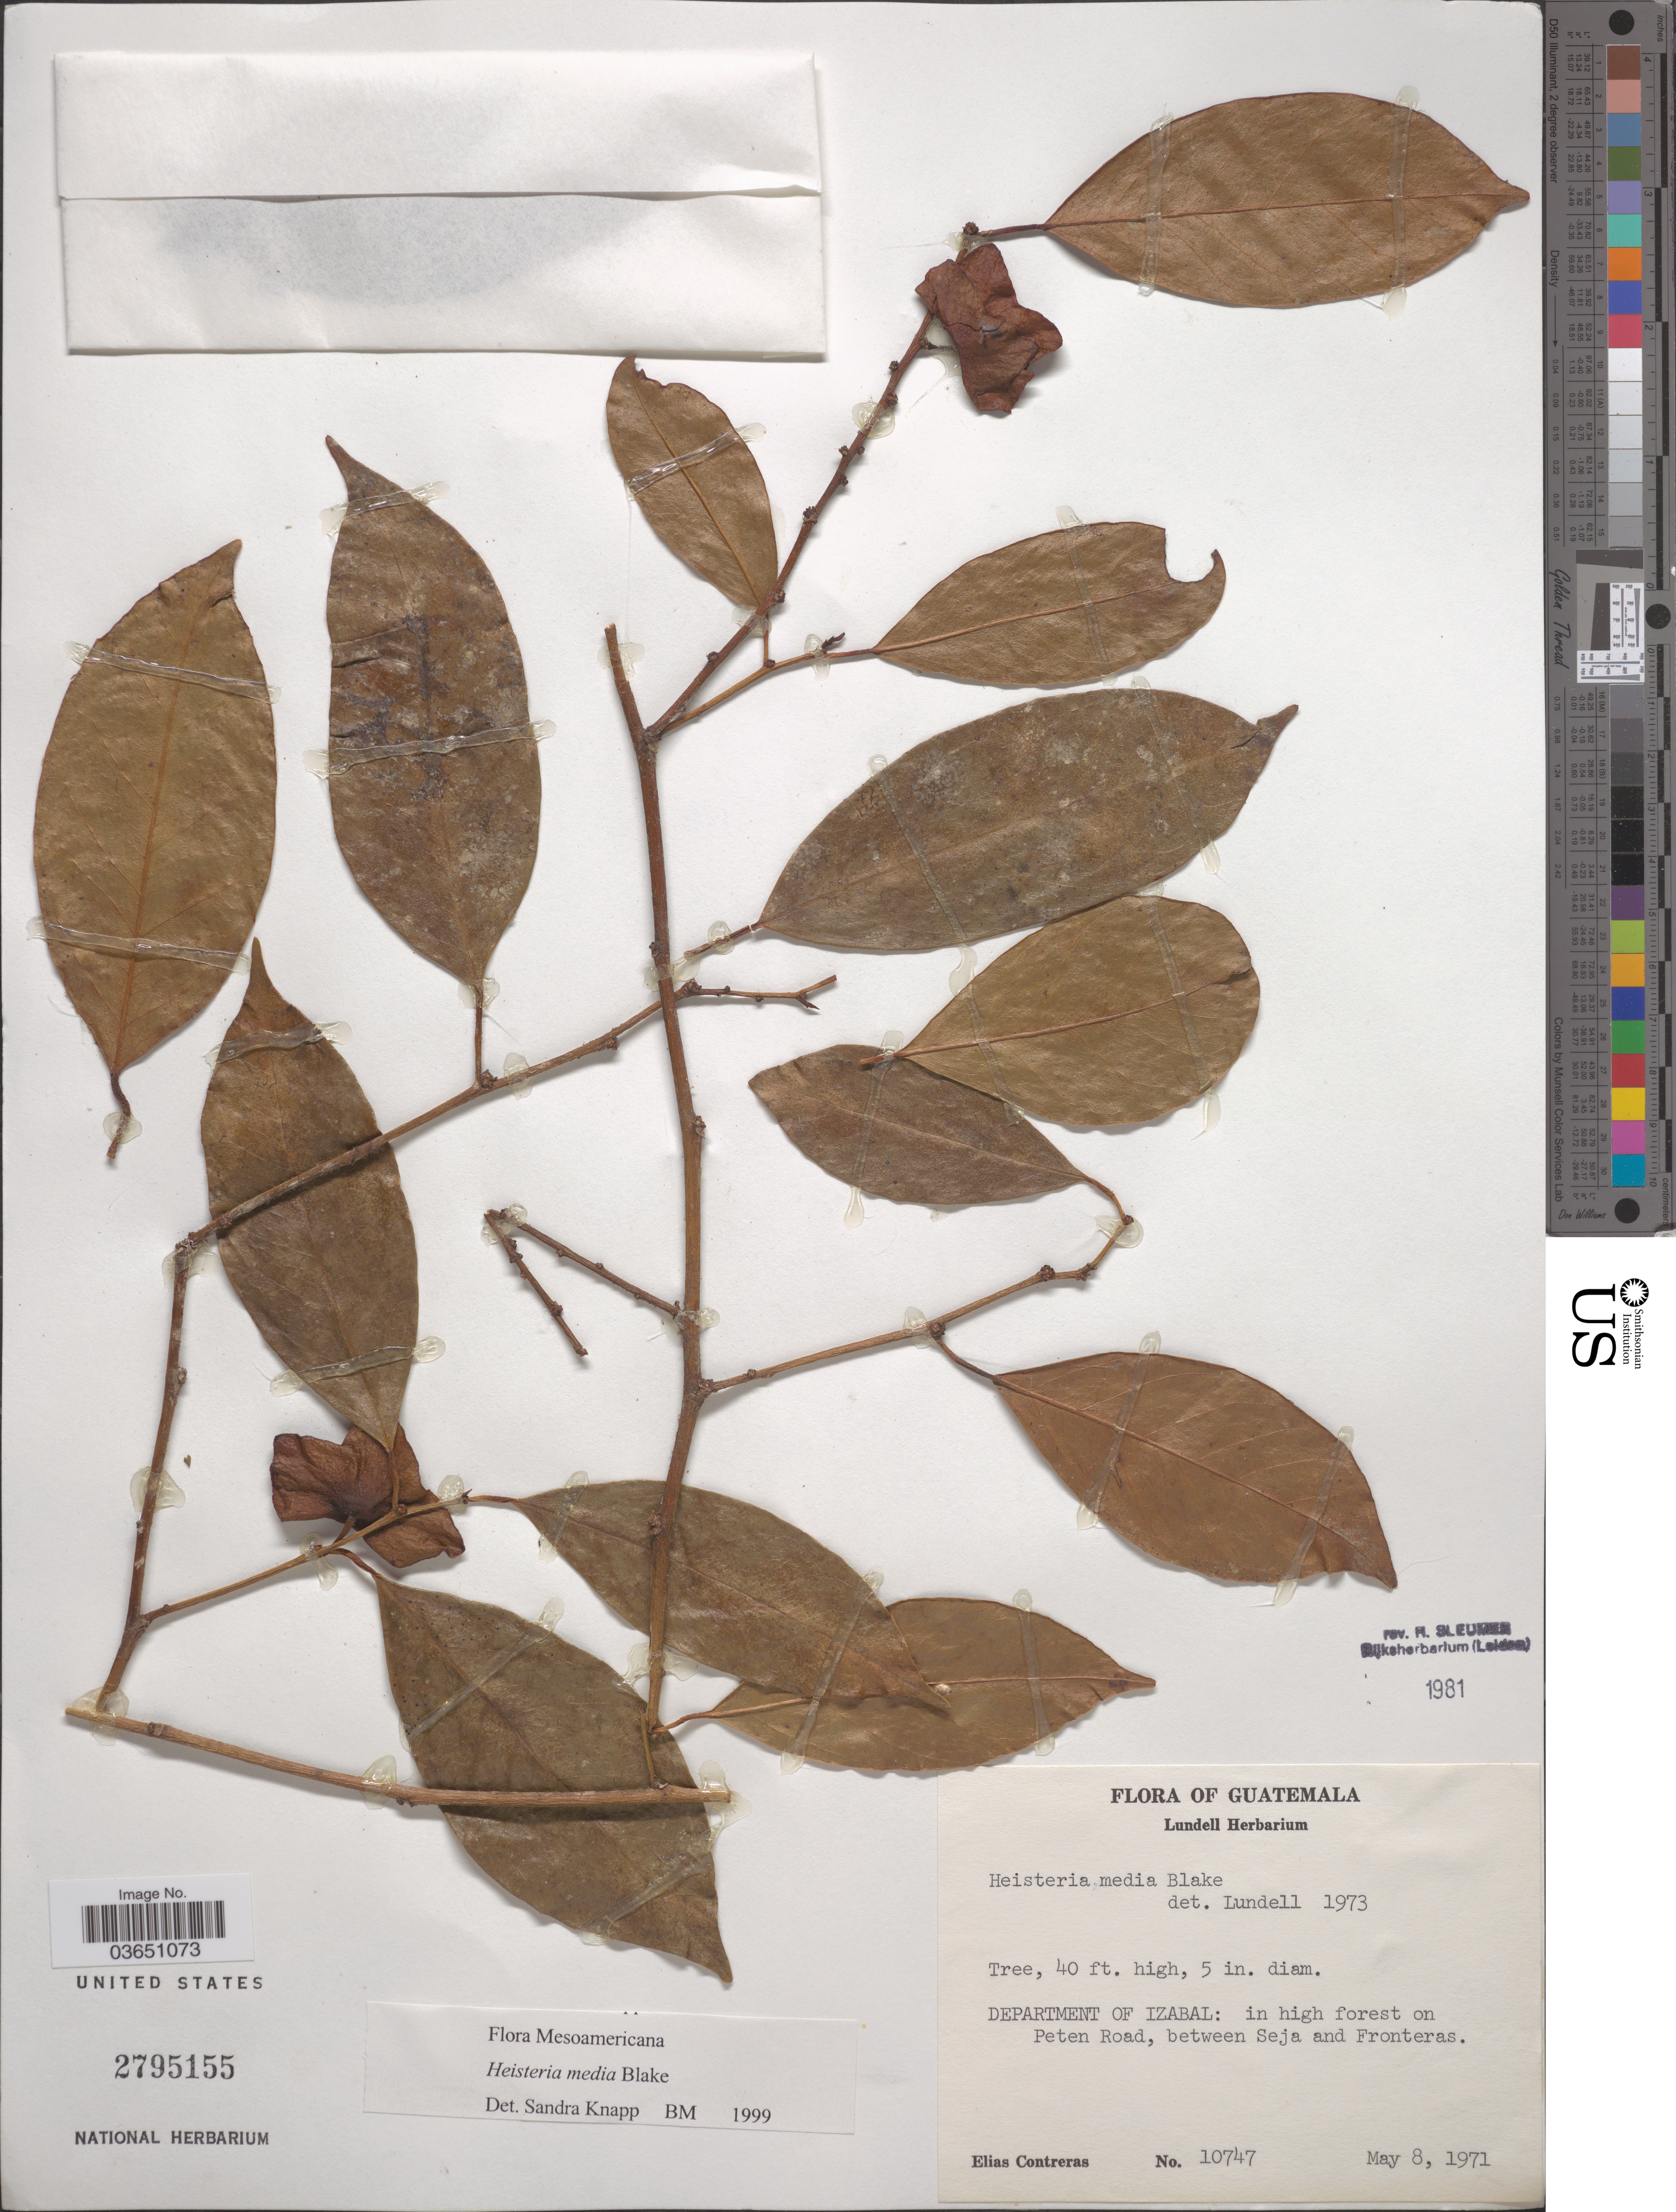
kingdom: Plantae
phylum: Tracheophyta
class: Magnoliopsida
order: Santalales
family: Erythropalaceae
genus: Heisteria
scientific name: Heisteria media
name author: S.F. Blake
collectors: E. Contreras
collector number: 10747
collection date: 1971-05-08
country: Guatemala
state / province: Izabal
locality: Department of Izabal: in high forest on Peten Road, between Seja and Fronteras.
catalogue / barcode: US 2795155